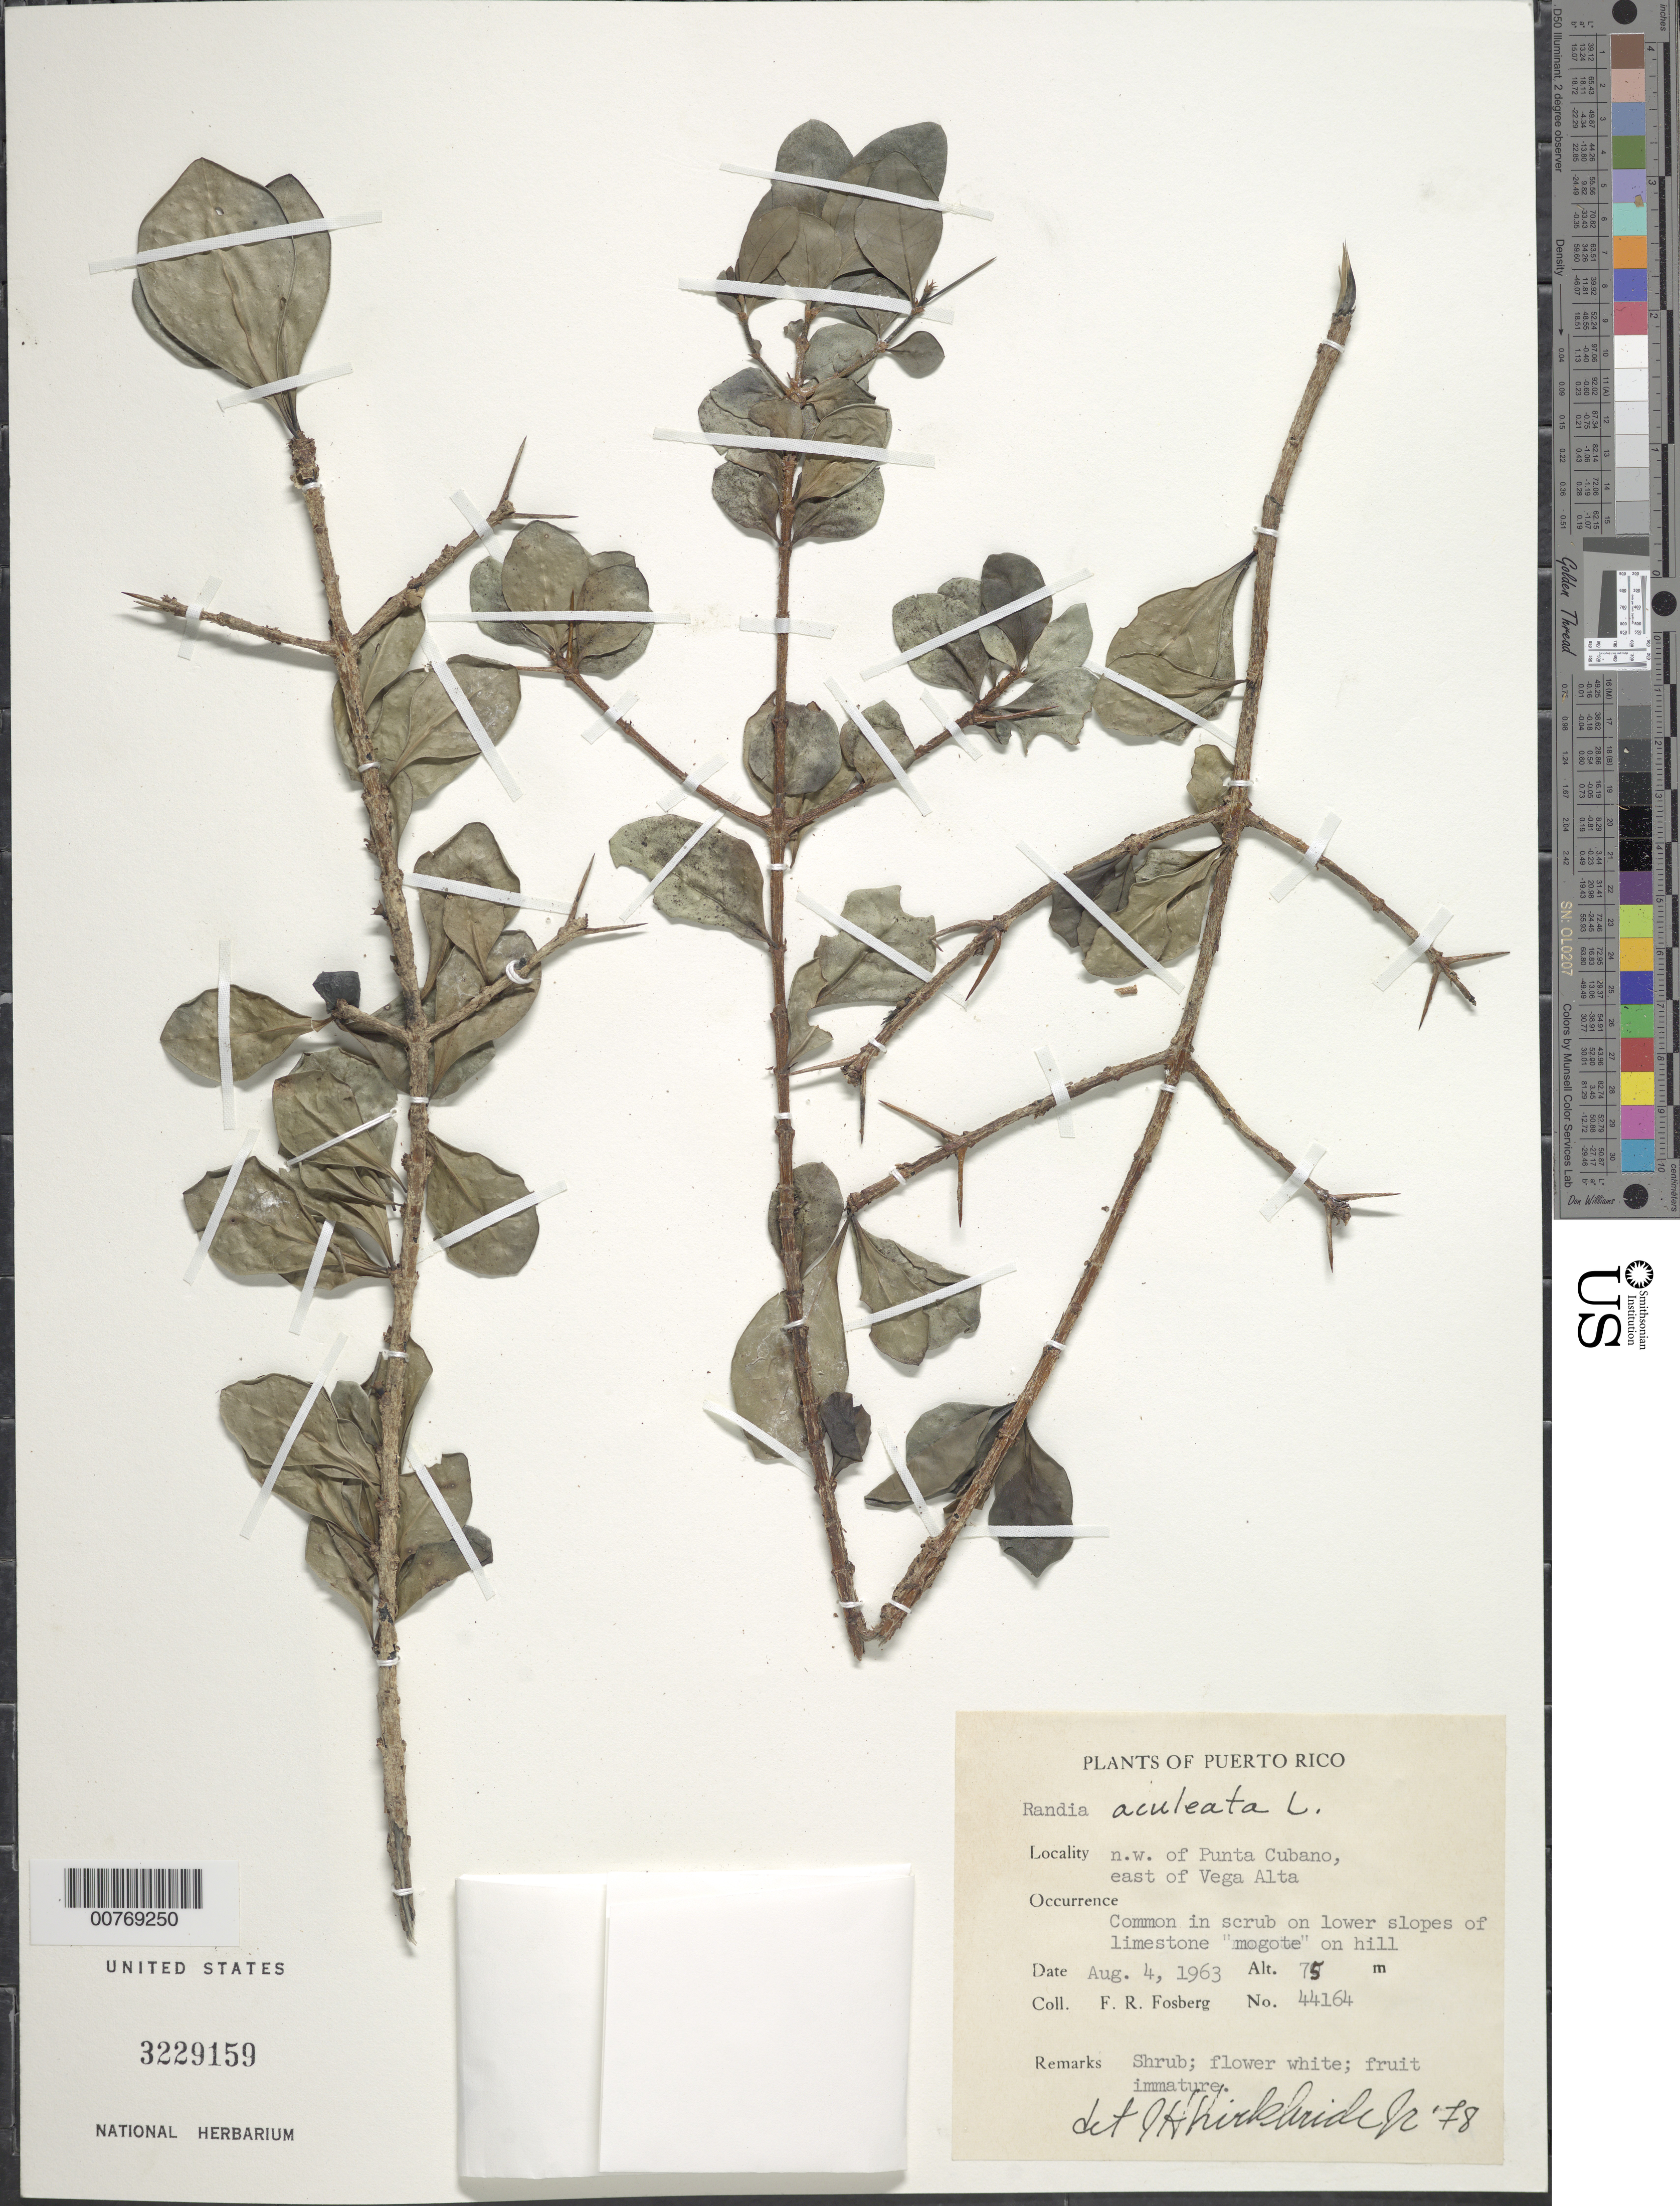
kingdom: Plantae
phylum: Tracheophyta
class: Magnoliopsida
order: Gentianales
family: Rubiaceae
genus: Randia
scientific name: Randia aculeata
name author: L.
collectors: F. R. Fosberg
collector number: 44164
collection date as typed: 04 Aug 1963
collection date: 1963-08-04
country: Puerto Rico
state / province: Vega Alta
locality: NW of Punta Cubano, E of Vega Alta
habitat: In scrub on lower slopes of limestone "mogote" on hill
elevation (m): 75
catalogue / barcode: US 3229159